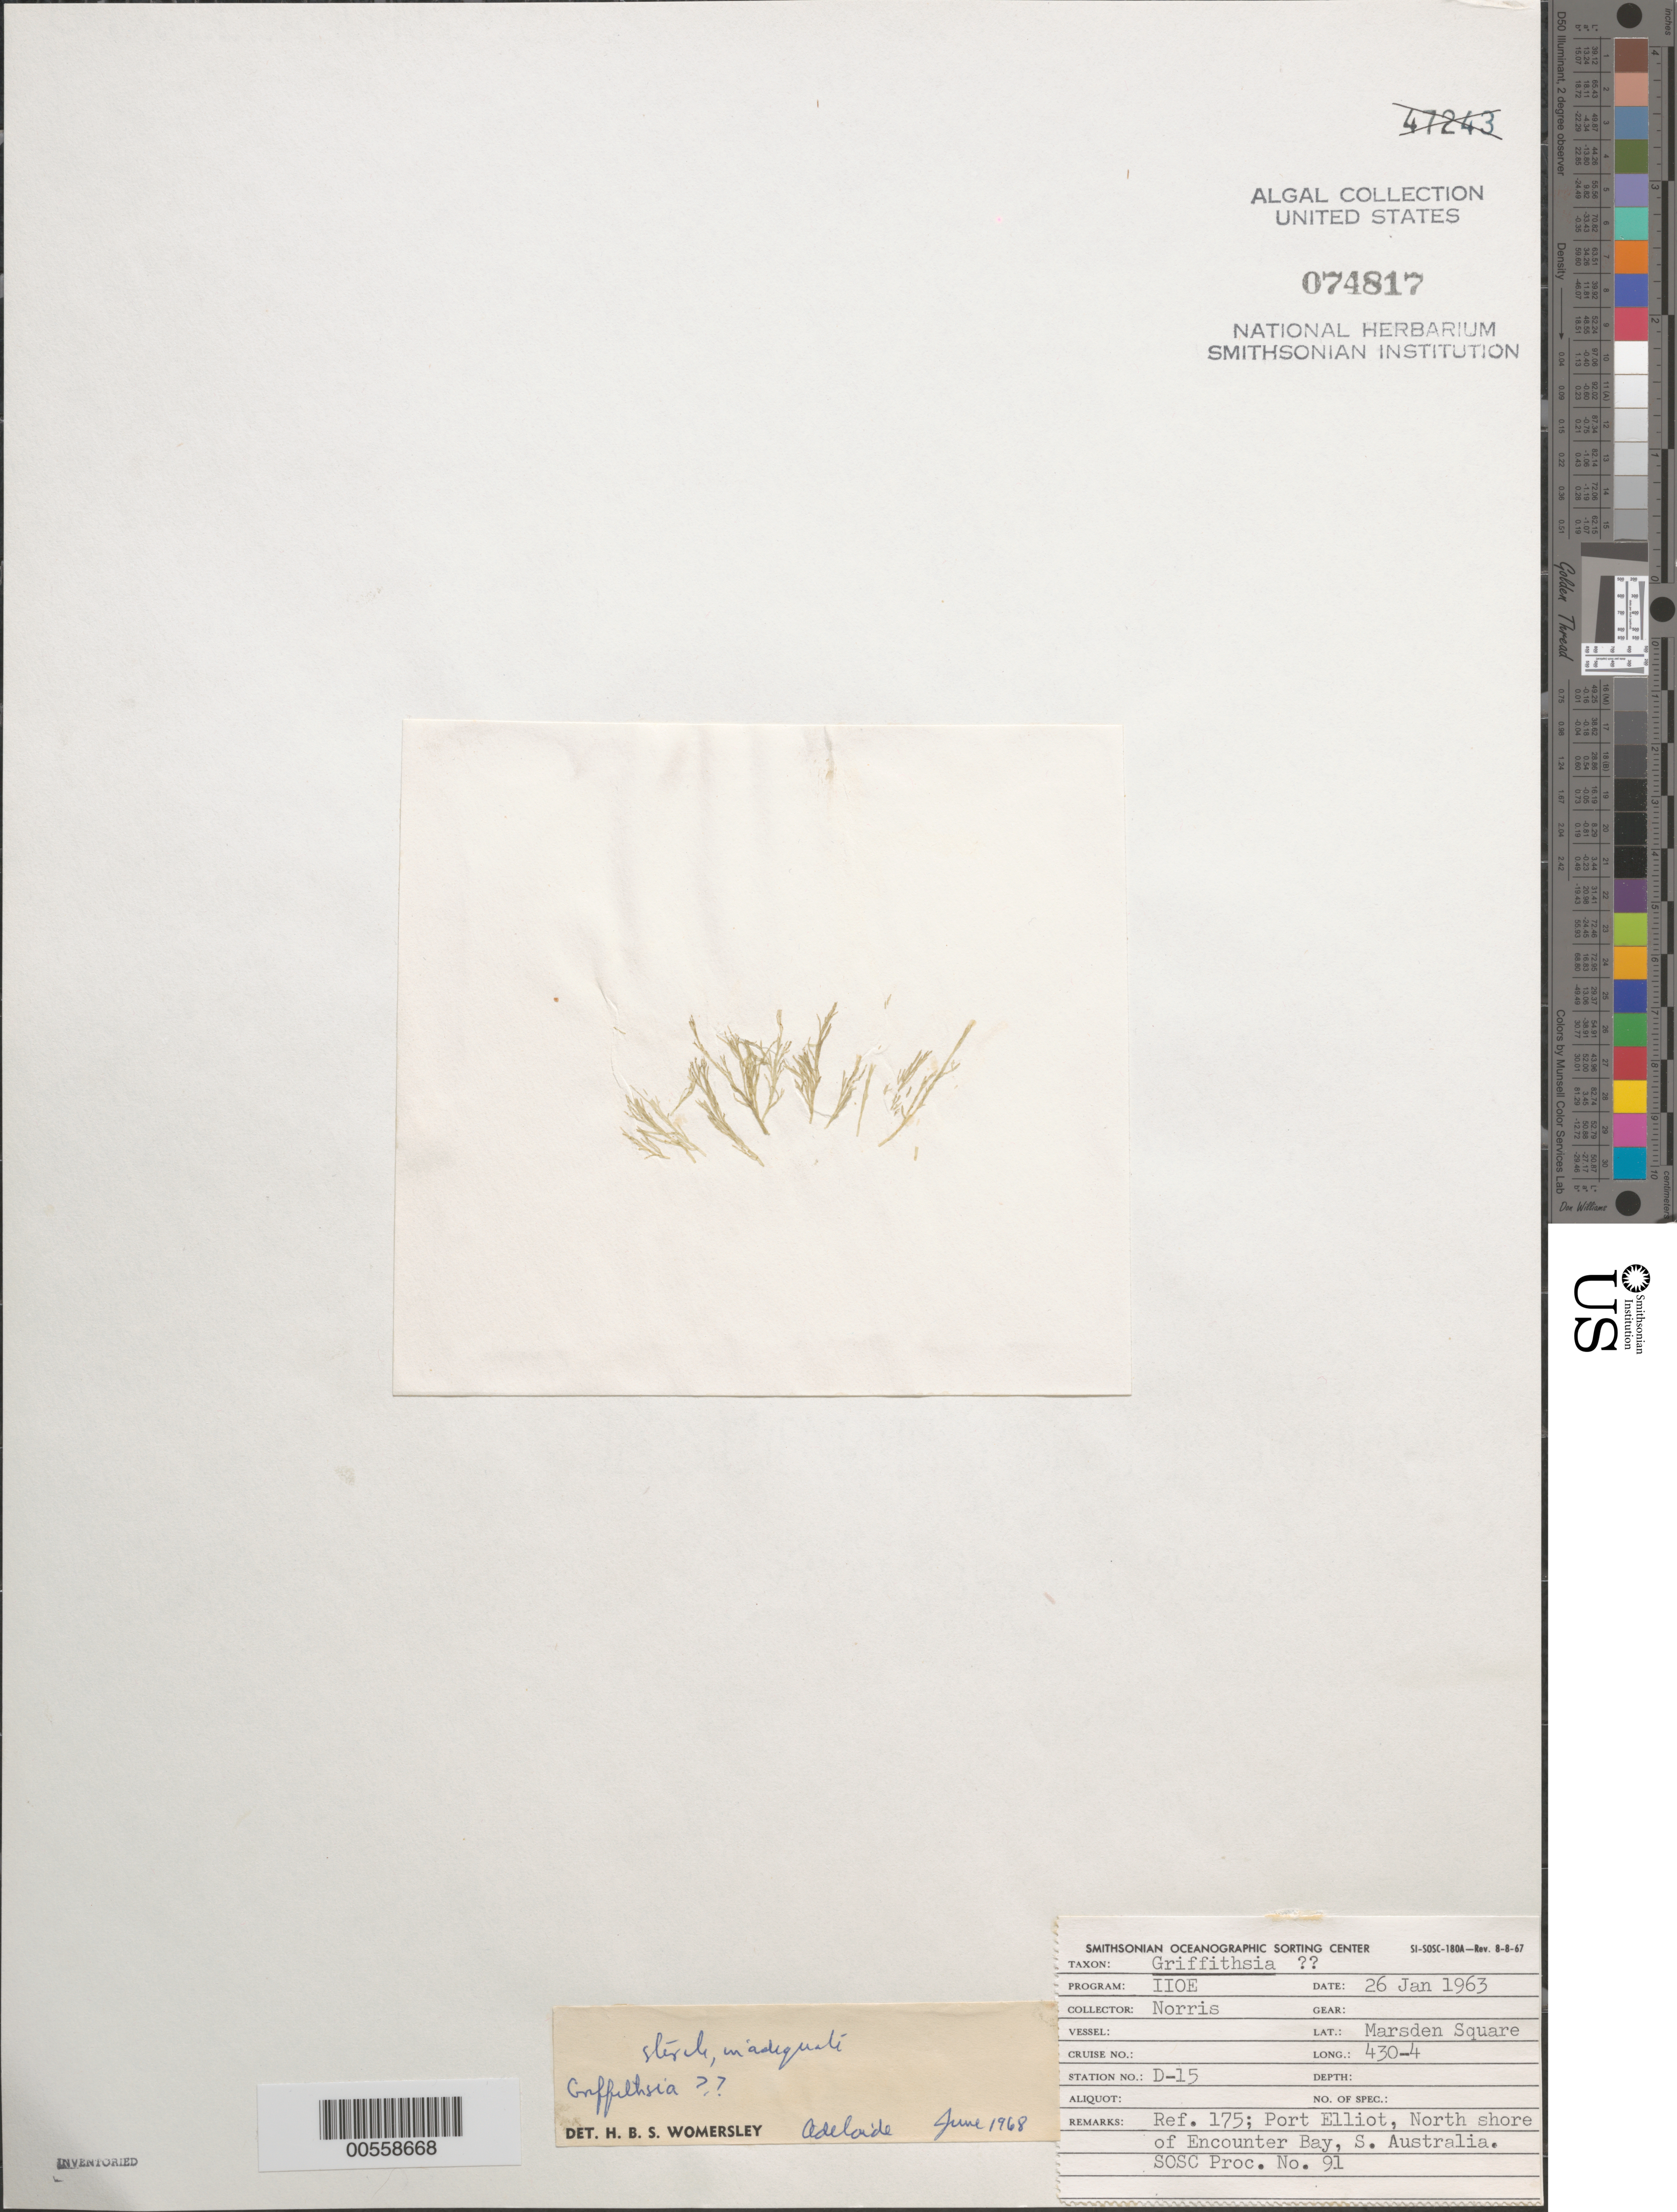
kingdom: Plantae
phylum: Rhodophyta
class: Florideophyceae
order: Ceramiales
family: Wrangeliaceae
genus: Griffithsia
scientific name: Griffithsia sp.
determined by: Womersley, H. B. S.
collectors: R. E. Norris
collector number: Station D-15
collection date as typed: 26 Jan 1963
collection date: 1963-01-26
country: Australia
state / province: South Australia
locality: Port Elliot, north Encounter Bay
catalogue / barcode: US 74817